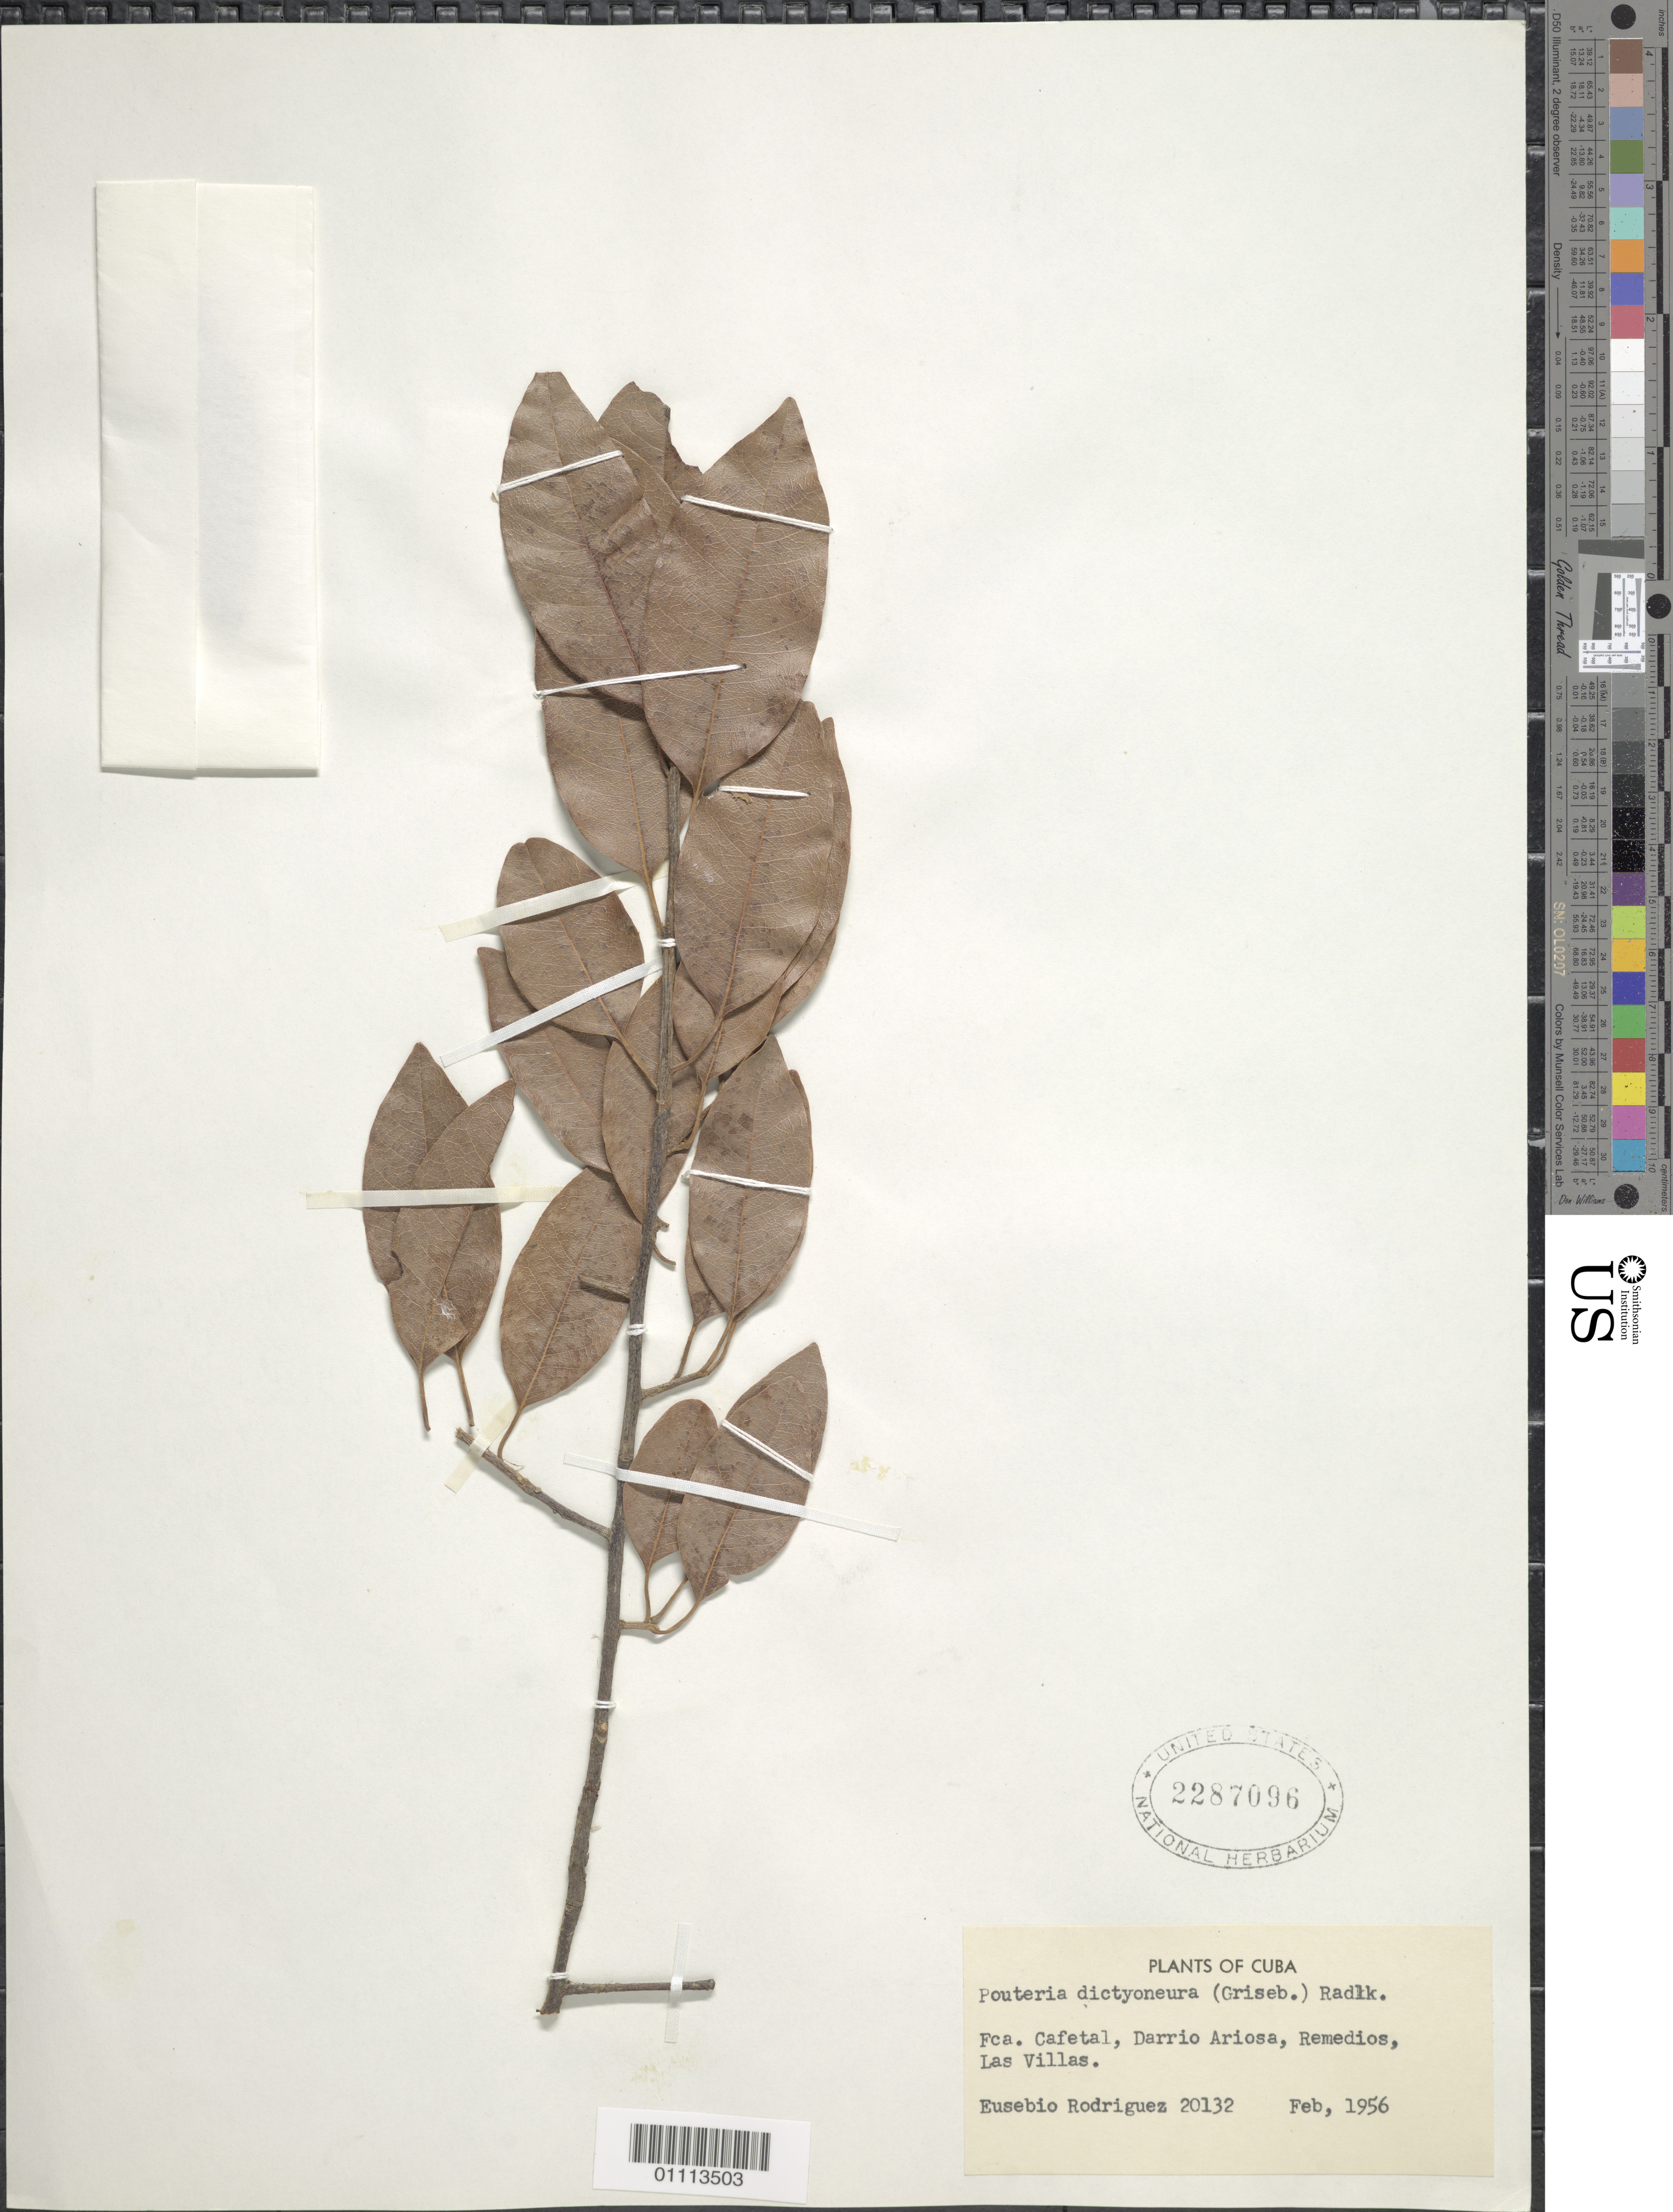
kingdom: Plantae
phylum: Tracheophyta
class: Magnoliopsida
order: Ericales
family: Sapotaceae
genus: Pouteria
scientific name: Pouteria dictyoneura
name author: (Griseb.) Radlk.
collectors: E. Rodriguez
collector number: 20132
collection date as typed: Feb 1956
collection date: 1956-02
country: Cuba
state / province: Villa Clara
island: Cuba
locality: Fca Cafetal,Darrio Ariosa, Remedios, Las Villas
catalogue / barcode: US 2287096